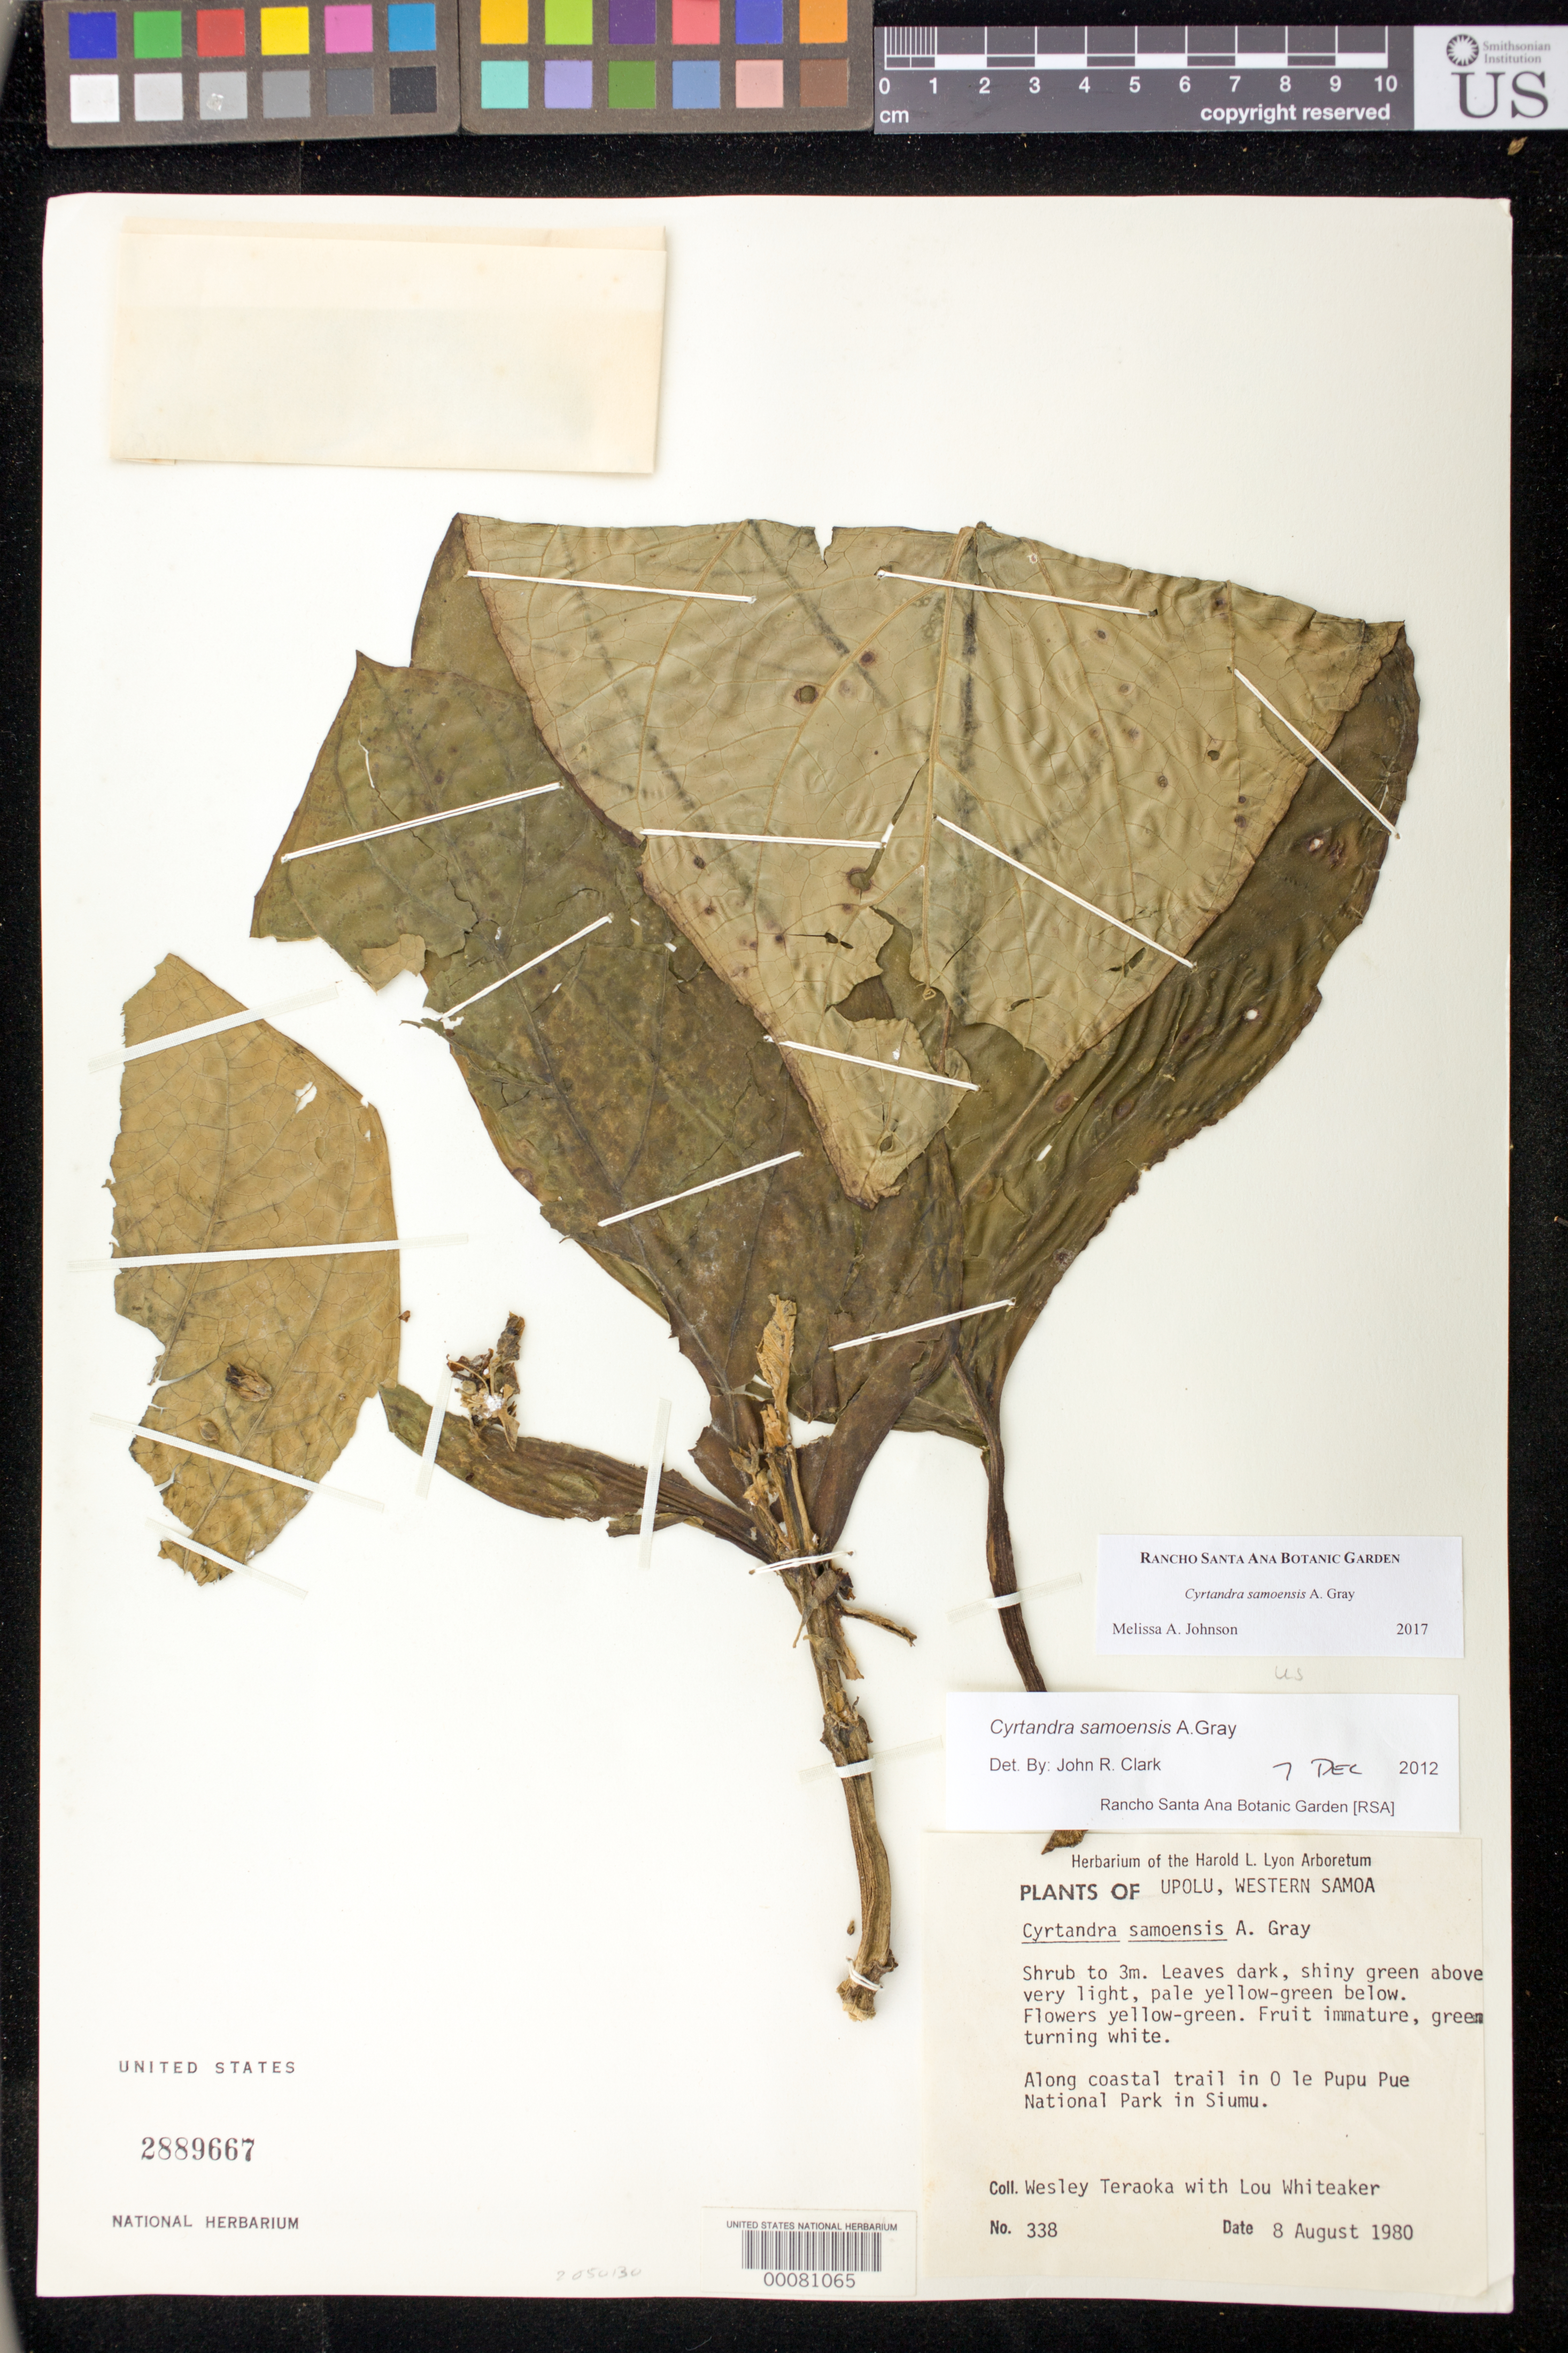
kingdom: Plantae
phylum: Tracheophyta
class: Magnoliopsida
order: Lamiales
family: Gesneriaceae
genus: Cyrtandra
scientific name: Cyrtandra samoensis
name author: A. Gray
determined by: Johnson, Melissa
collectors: W. Teraoka & L. Whiteaker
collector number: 338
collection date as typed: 8 August 1980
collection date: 1980-08-08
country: Samoa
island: Upolu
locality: Upolu, along coastal trail in 0 le Pupu Pue National Park in Siumu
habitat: Along coastal trail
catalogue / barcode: US 2889667